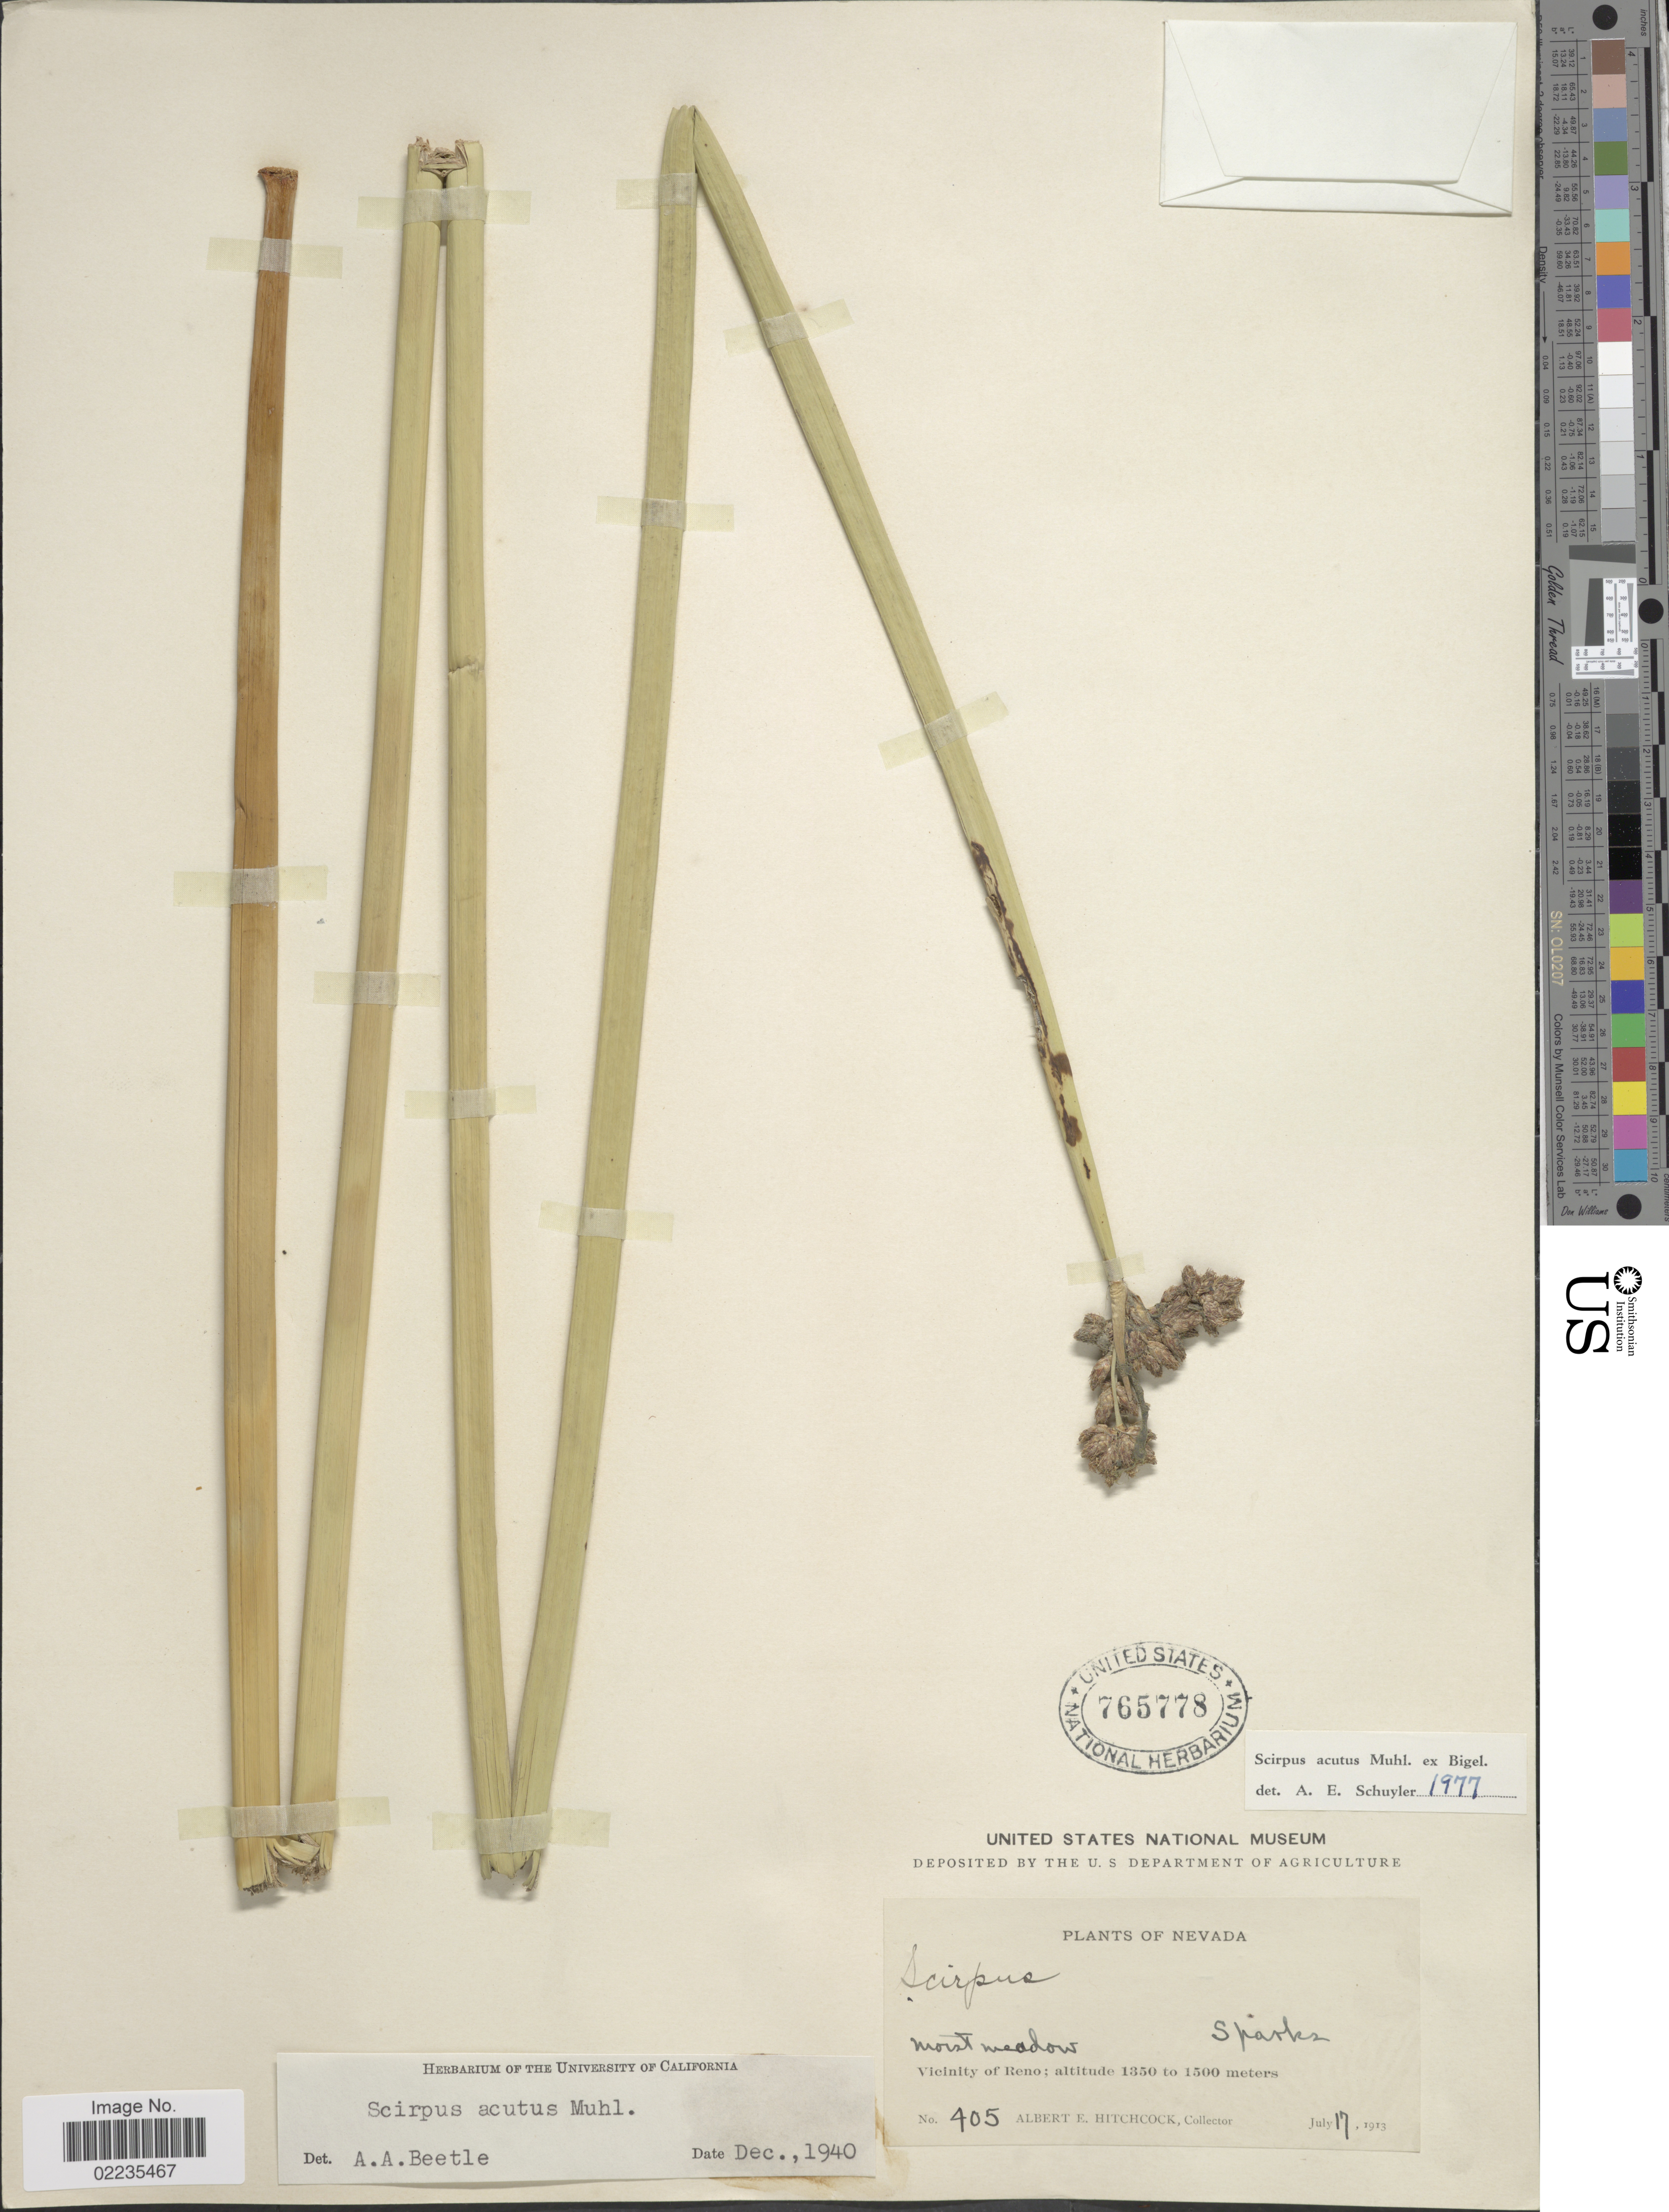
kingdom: Plantae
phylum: Tracheophyta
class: Liliopsida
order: Poales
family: Cyperaceae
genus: Schoenoplectus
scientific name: Schoenoplectus acutus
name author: (Muhl. ex Bigelow) Á. Löve & D. Löve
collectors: A. Hitchcock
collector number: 405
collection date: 1913-07-17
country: United States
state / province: Nevada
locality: Vicinity of Reno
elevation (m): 1350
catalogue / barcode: US 765778